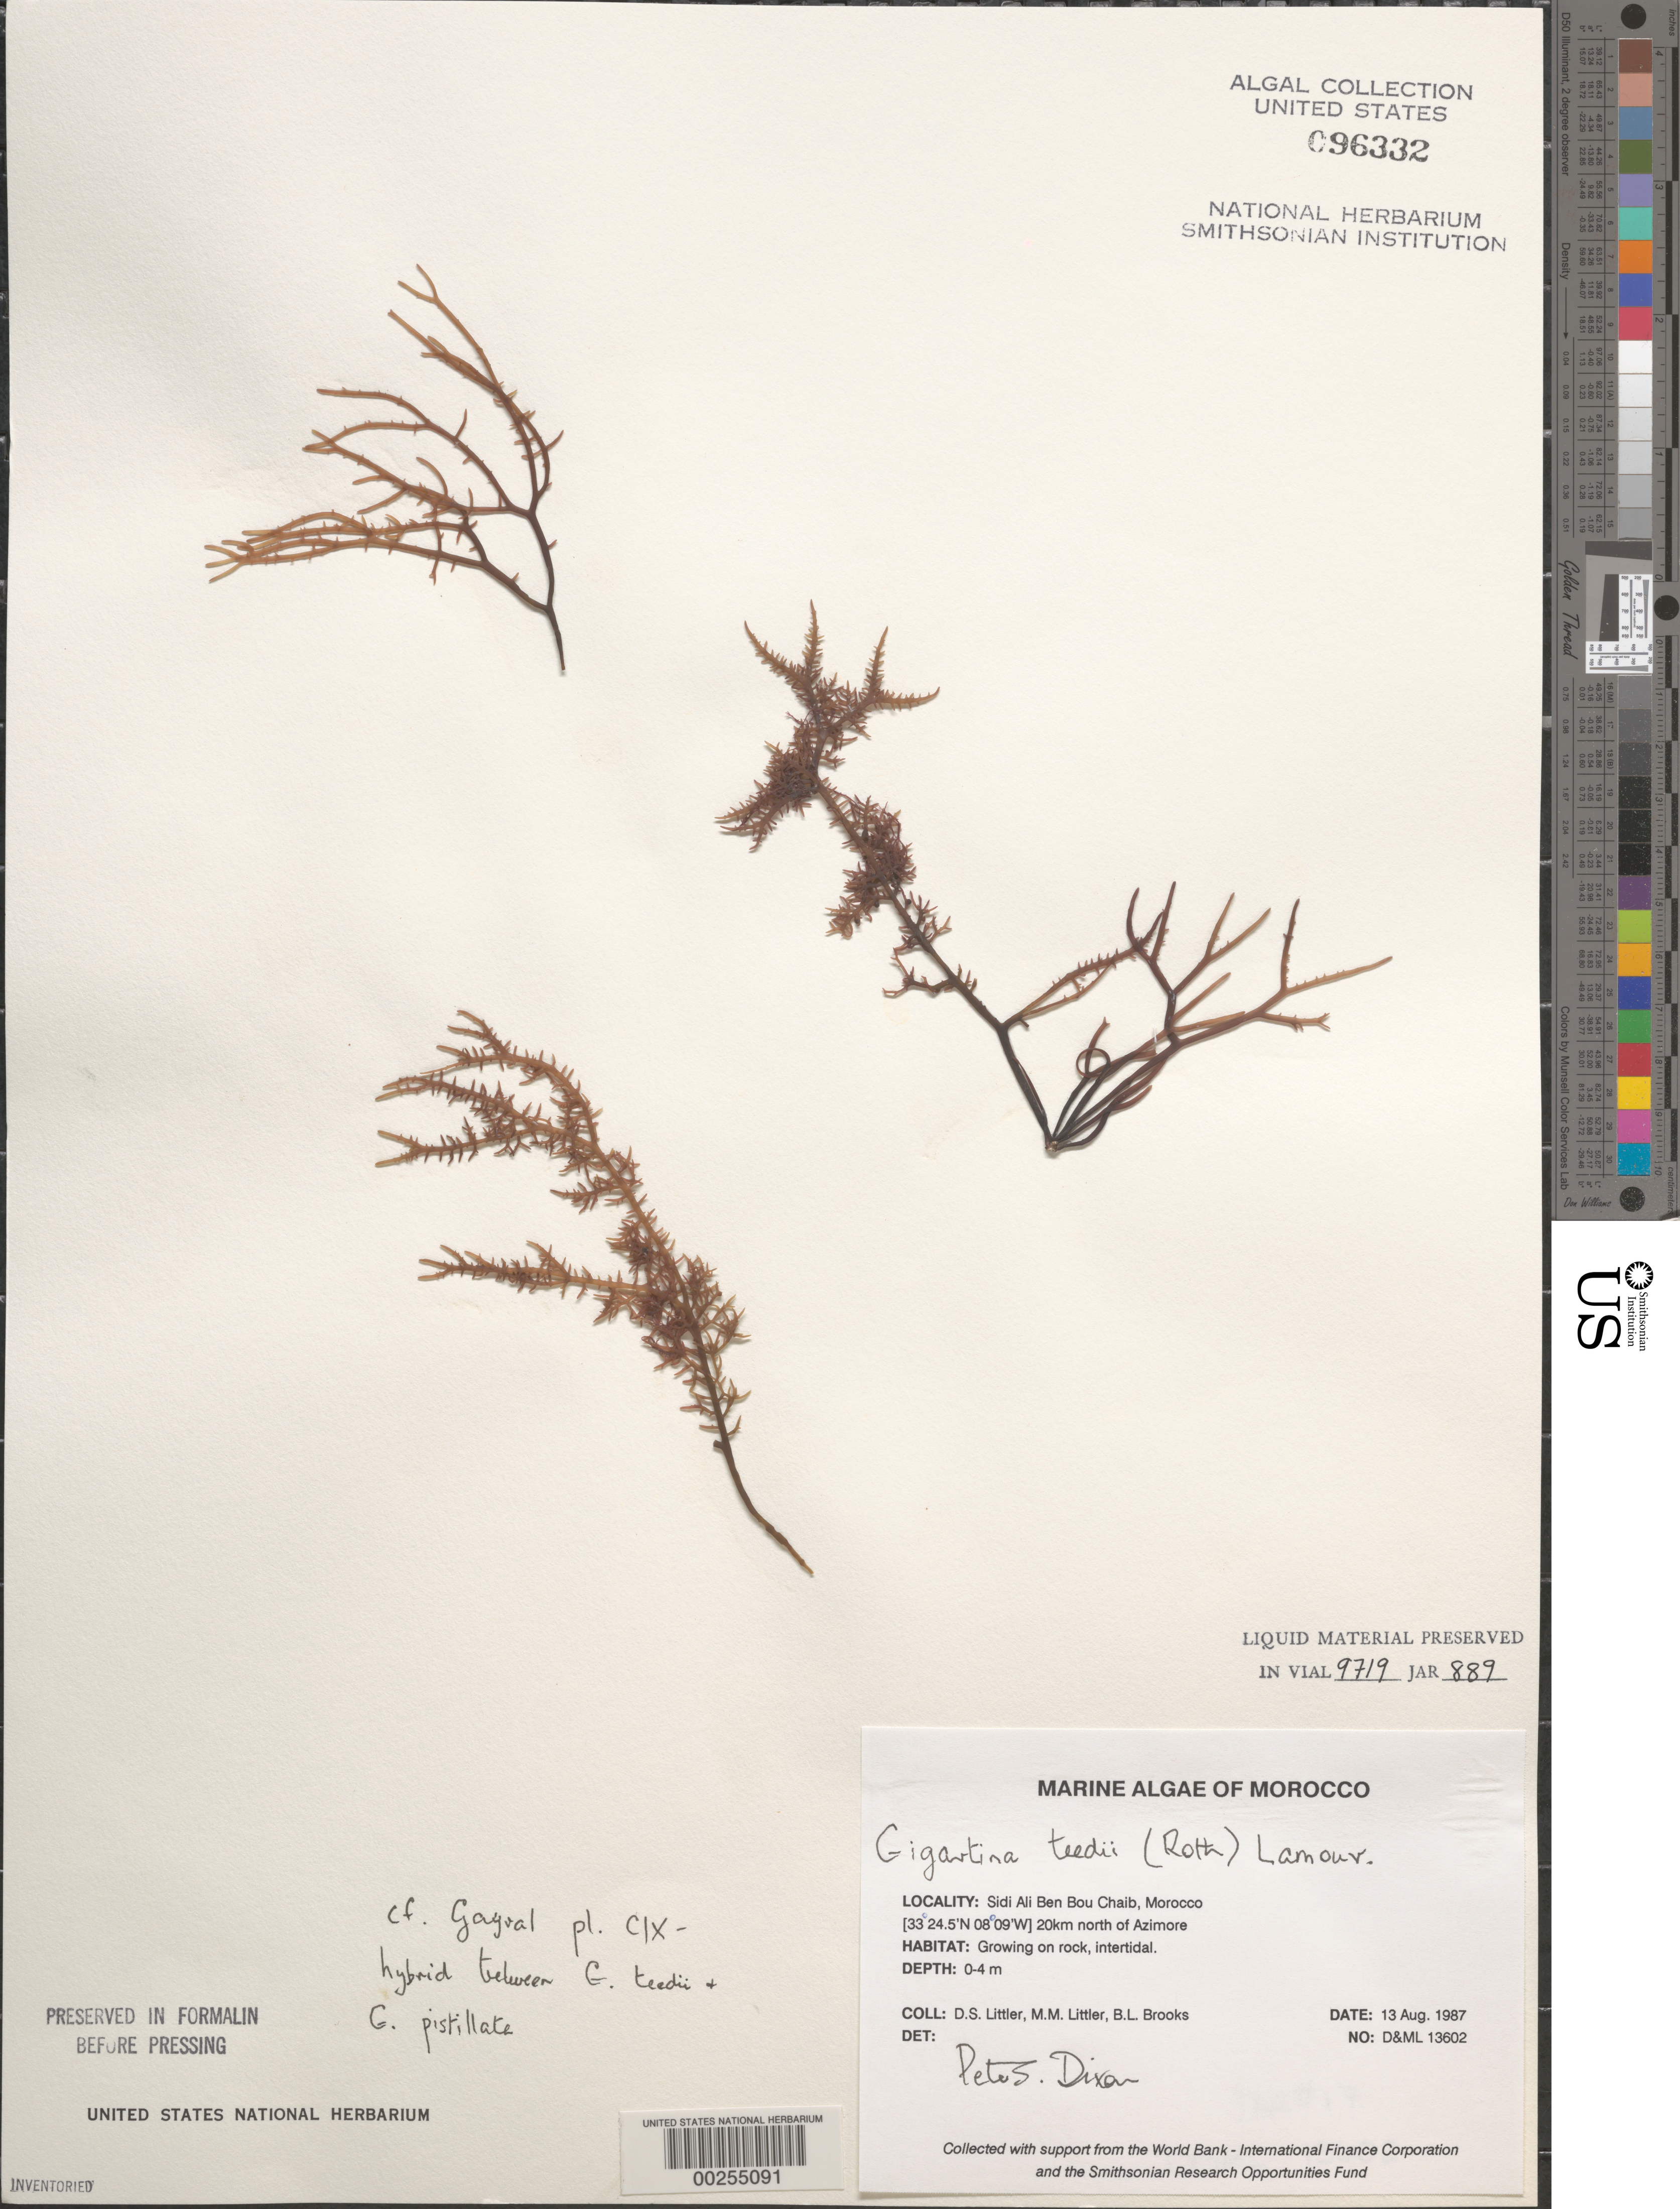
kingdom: Plantae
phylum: Rhodophyta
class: Florideophyceae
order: Gigartinales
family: Gigartinaceae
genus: Chondracanthus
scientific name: Chondracanthus teedei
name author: (Mert. in Roth) Kütz.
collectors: D. S. Littler, M. M. Littler & B. Brooks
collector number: D&ML 13602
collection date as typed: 13 Aug 1987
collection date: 1987-08-13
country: Morocco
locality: Sidi Ali Ben Bou Chaib, 20 km north of Azimore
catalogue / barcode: US 96332